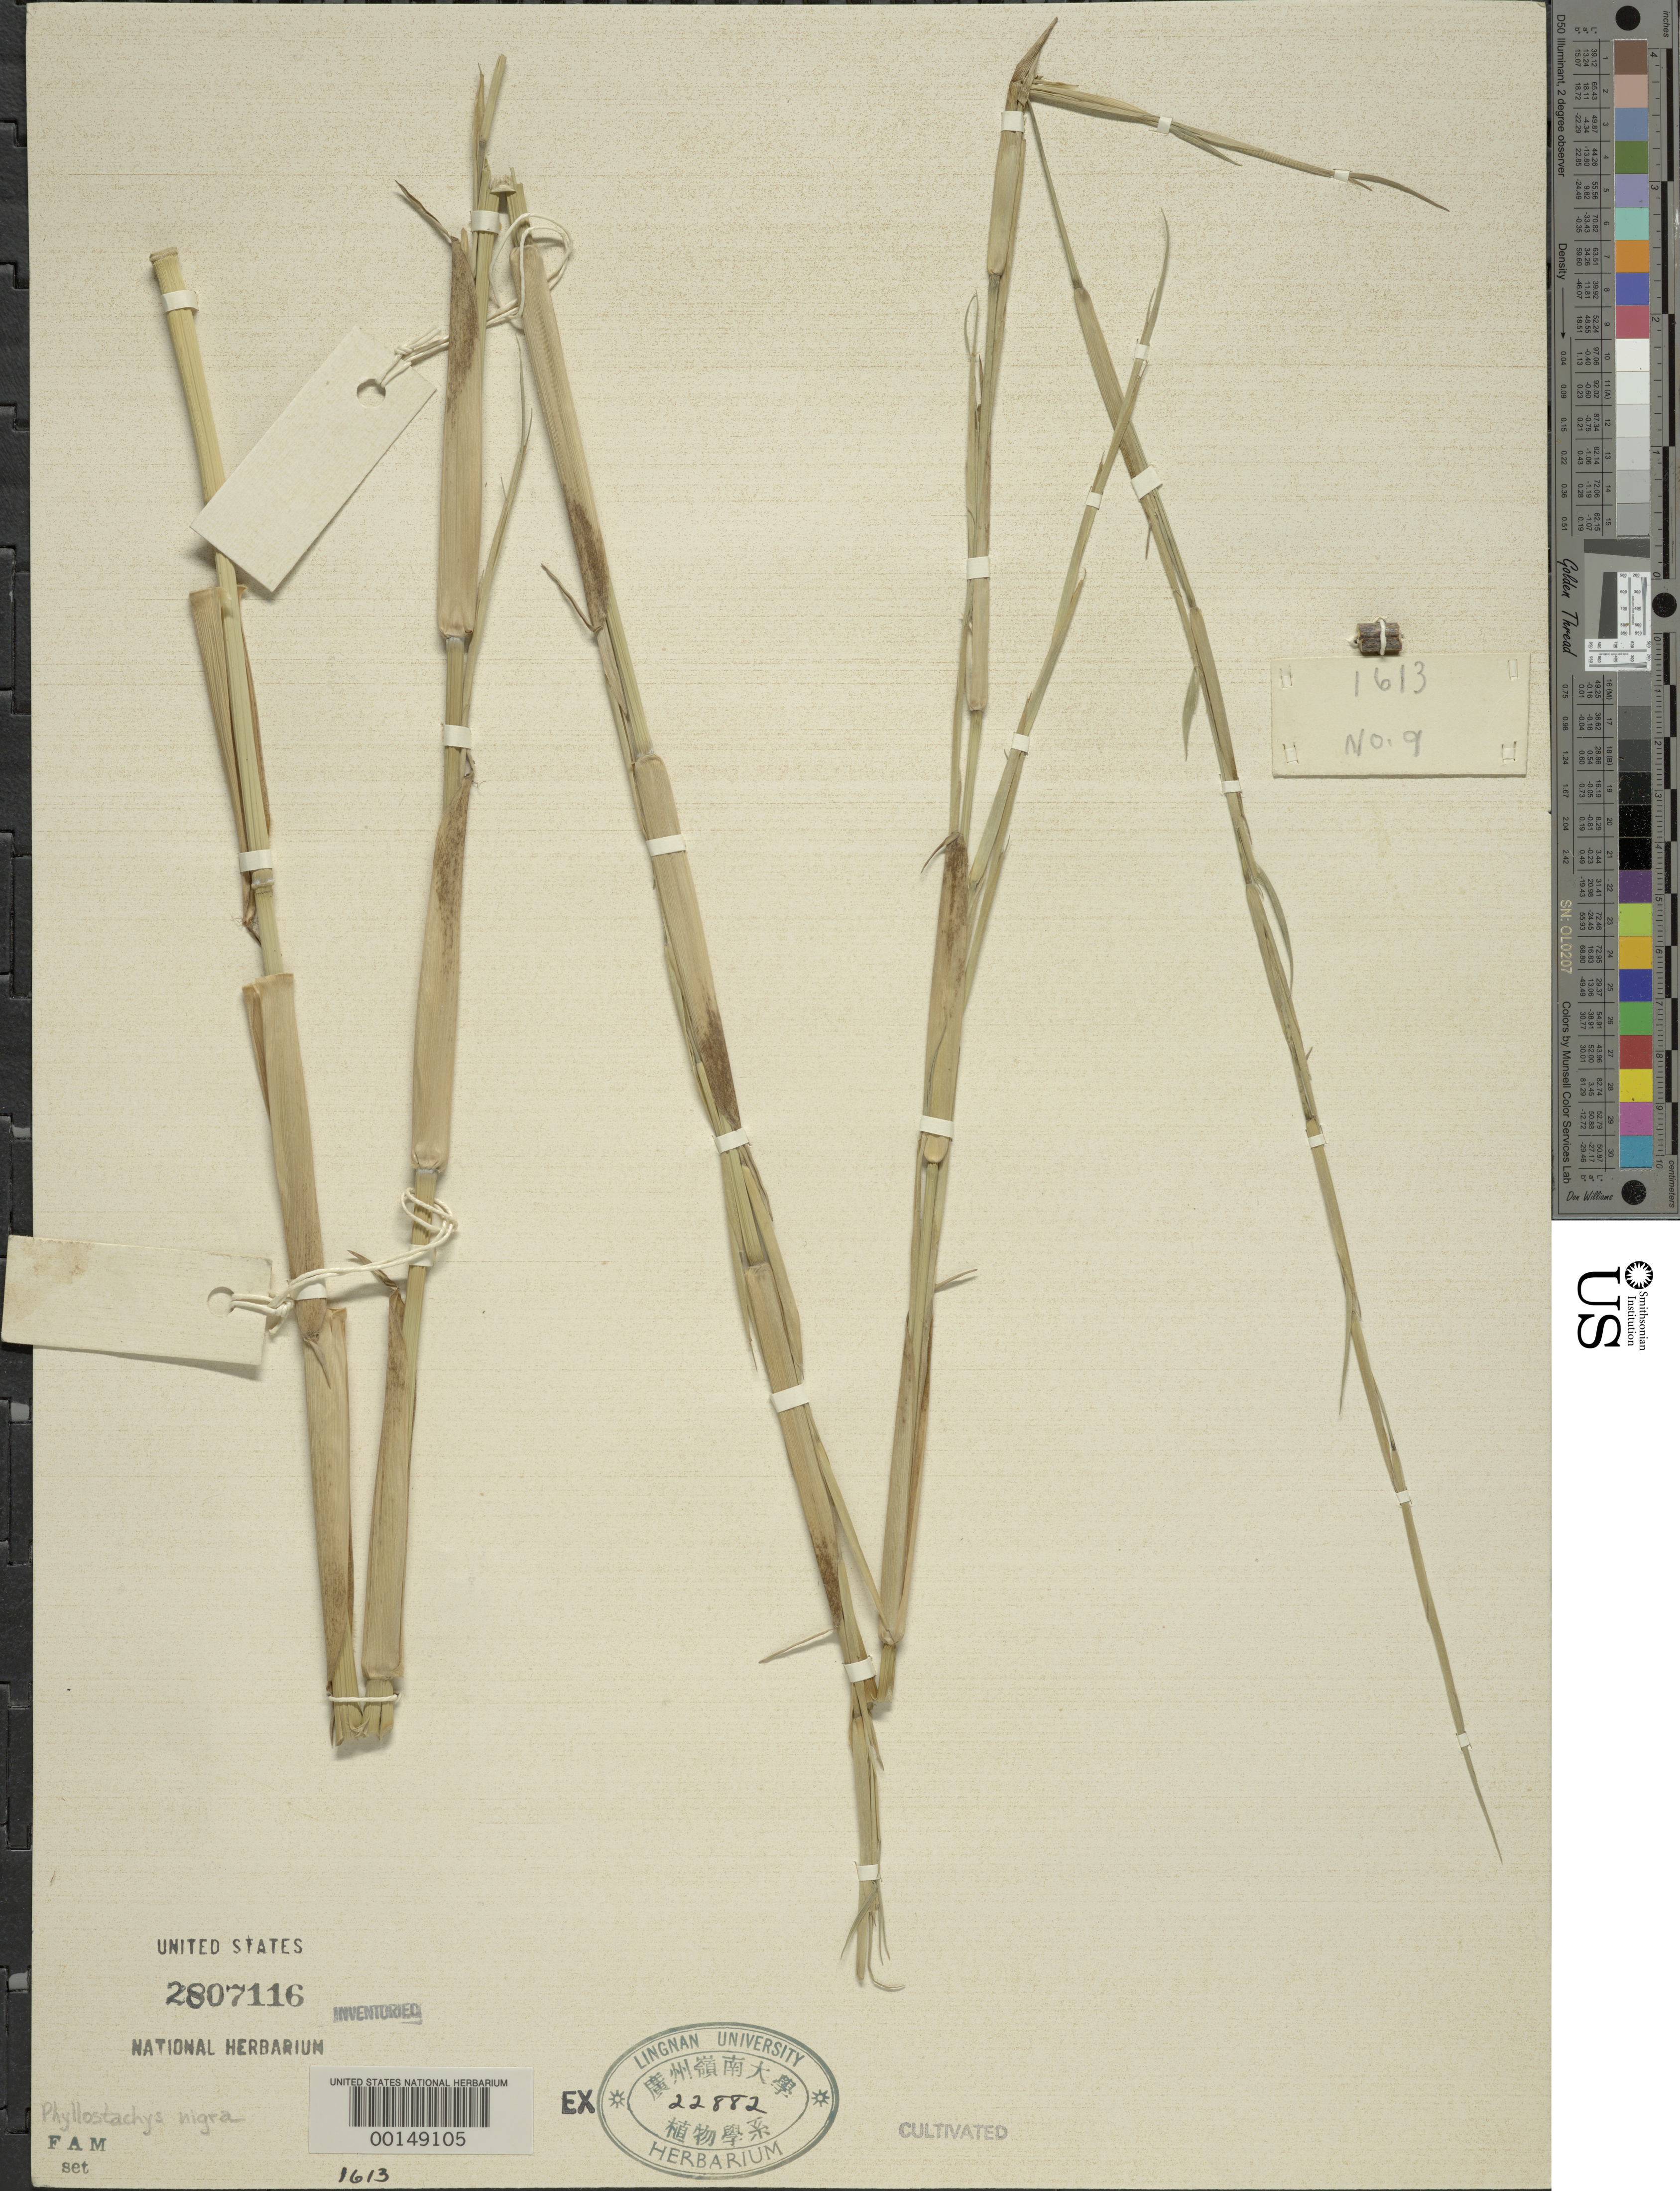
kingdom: Plantae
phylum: Tracheophyta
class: Liliopsida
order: Poales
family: Poaceae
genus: Phyllostachys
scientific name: Phyllostachys nigra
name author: (Lodd. ex Lindl.) Munro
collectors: H. L. Fung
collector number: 20657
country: China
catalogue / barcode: US 2807116